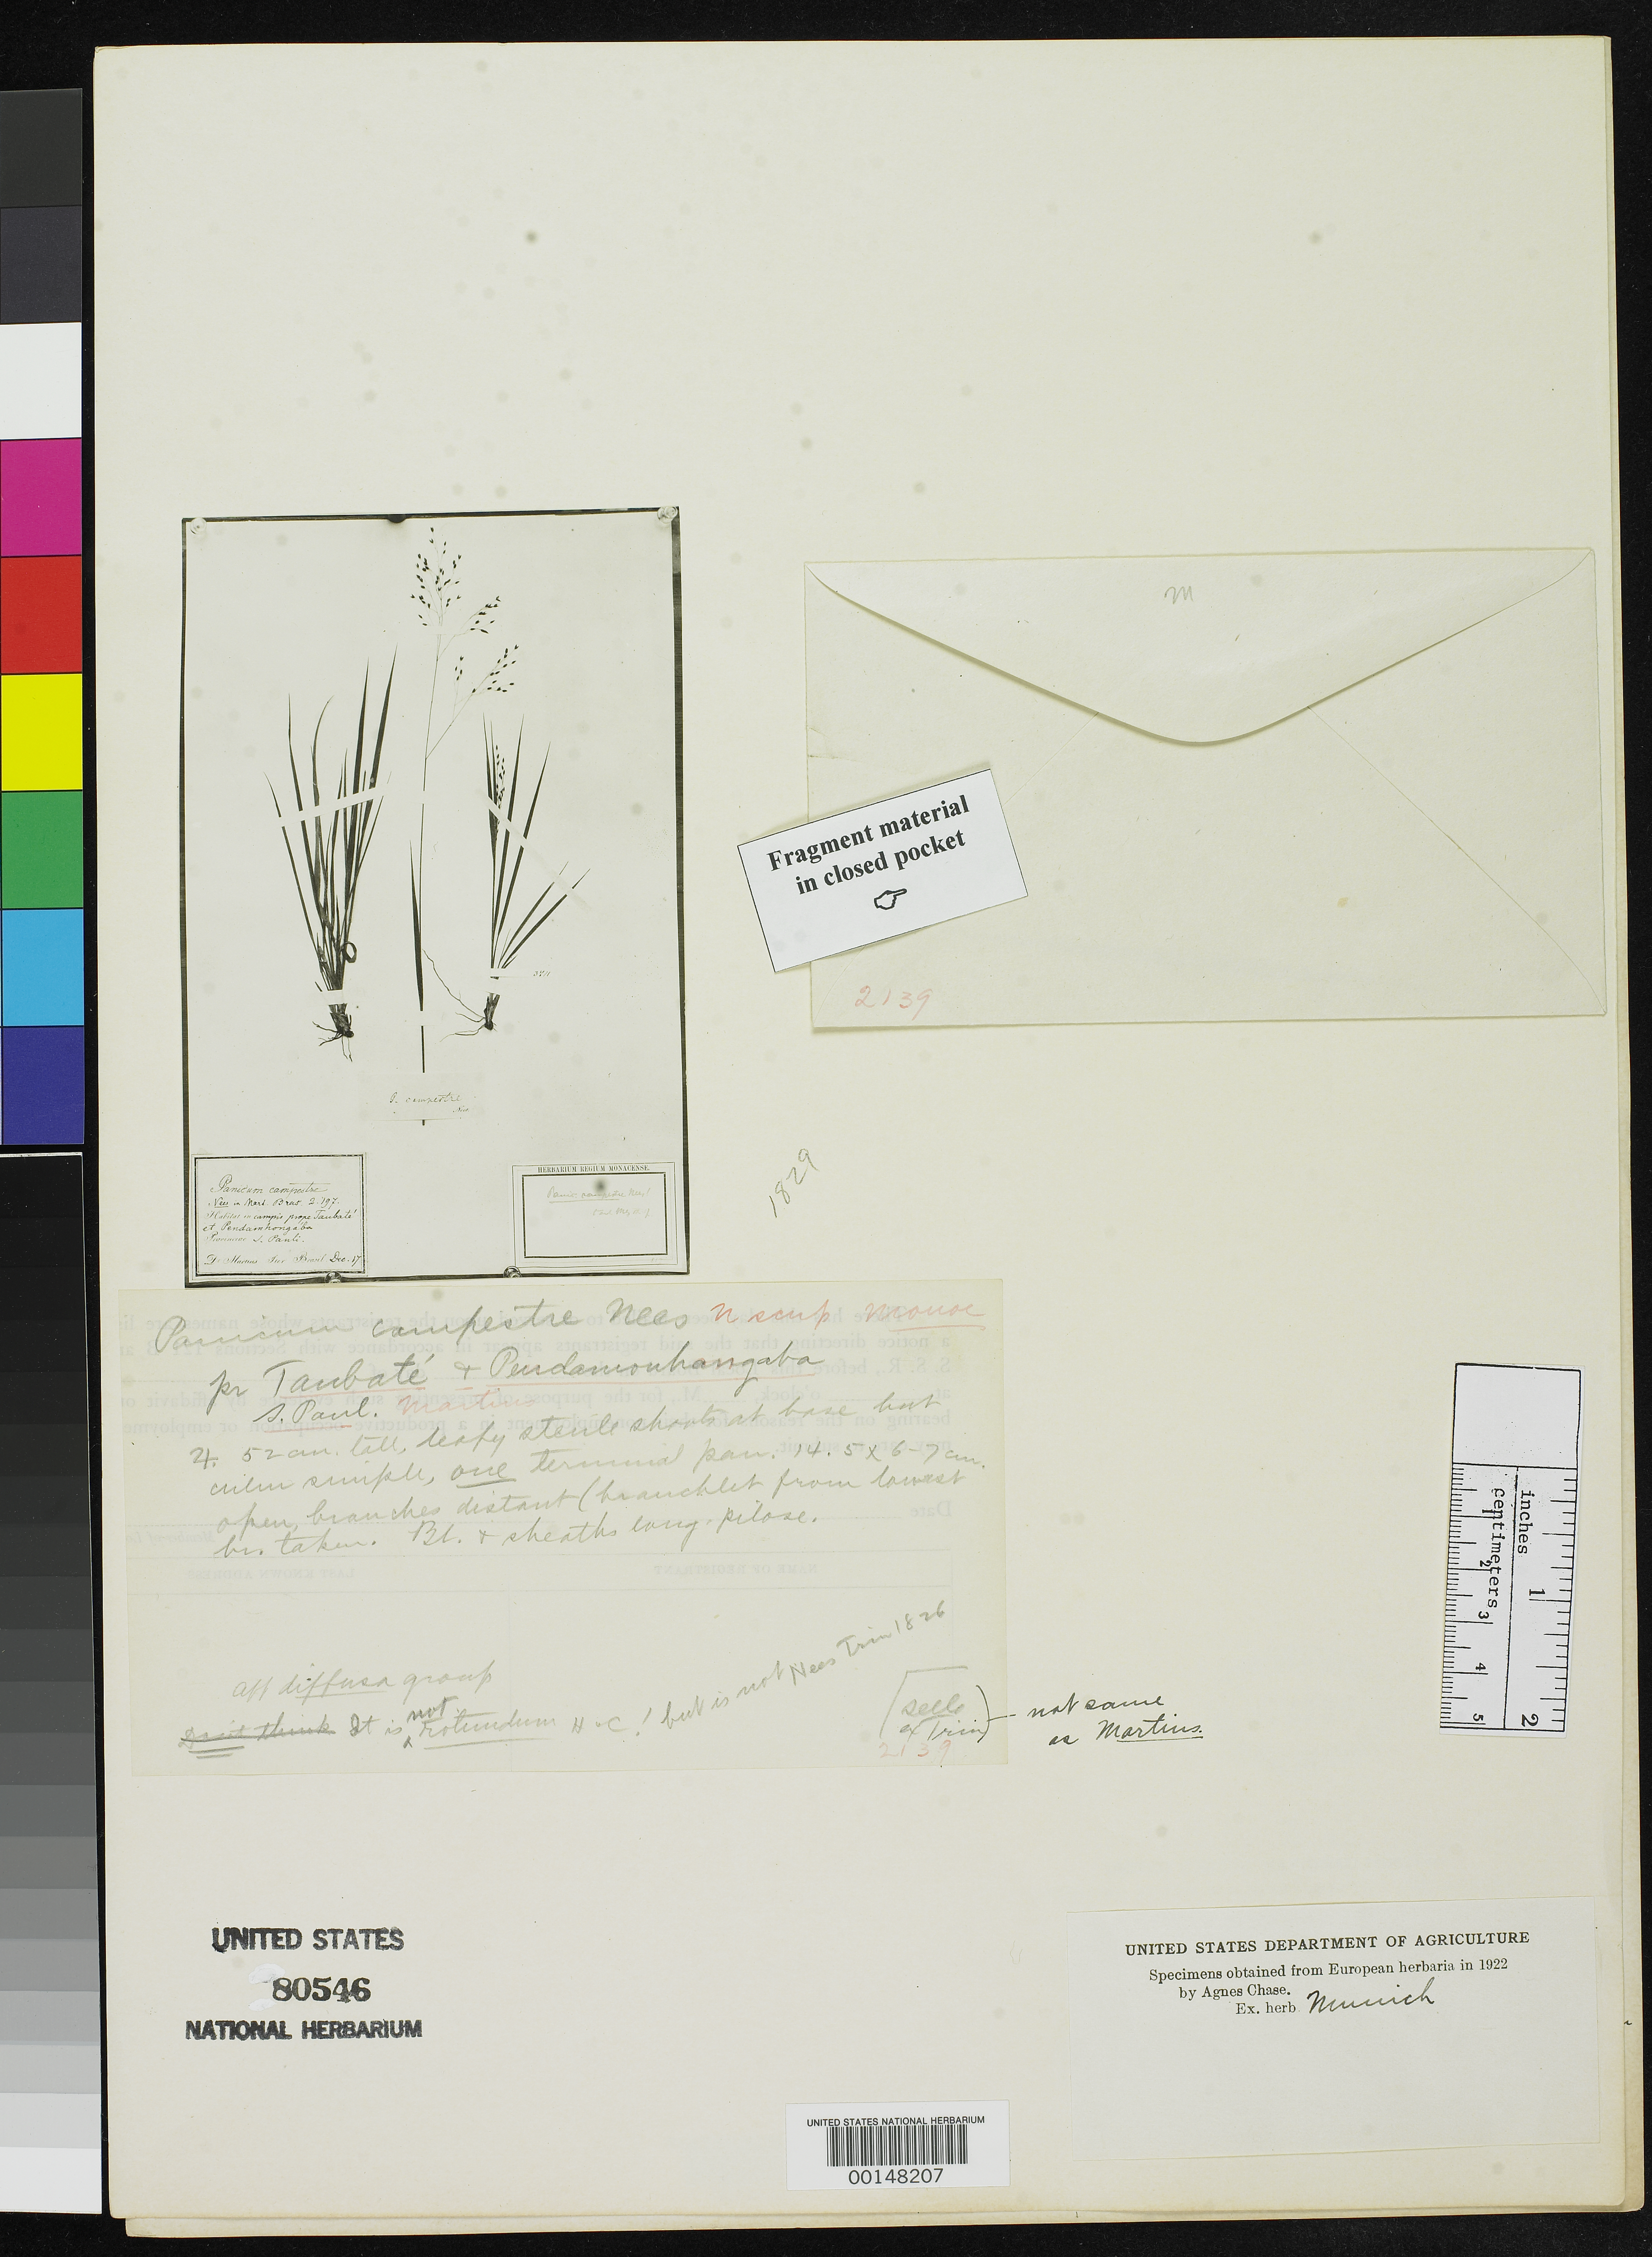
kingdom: Plantae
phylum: Tracheophyta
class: Liliopsida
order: Poales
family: Poaceae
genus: Panicum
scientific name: Panicum campestre Nees, nom. illeg.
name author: Nees in Mart.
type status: Type Collection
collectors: C. F. Martius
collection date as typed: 17 Dec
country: Brazil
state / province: São Paulo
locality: Between Taubate and Pendamonhangaba.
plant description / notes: Photograph and fragmentary material of type specimen ex herb. Munich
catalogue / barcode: US 80546